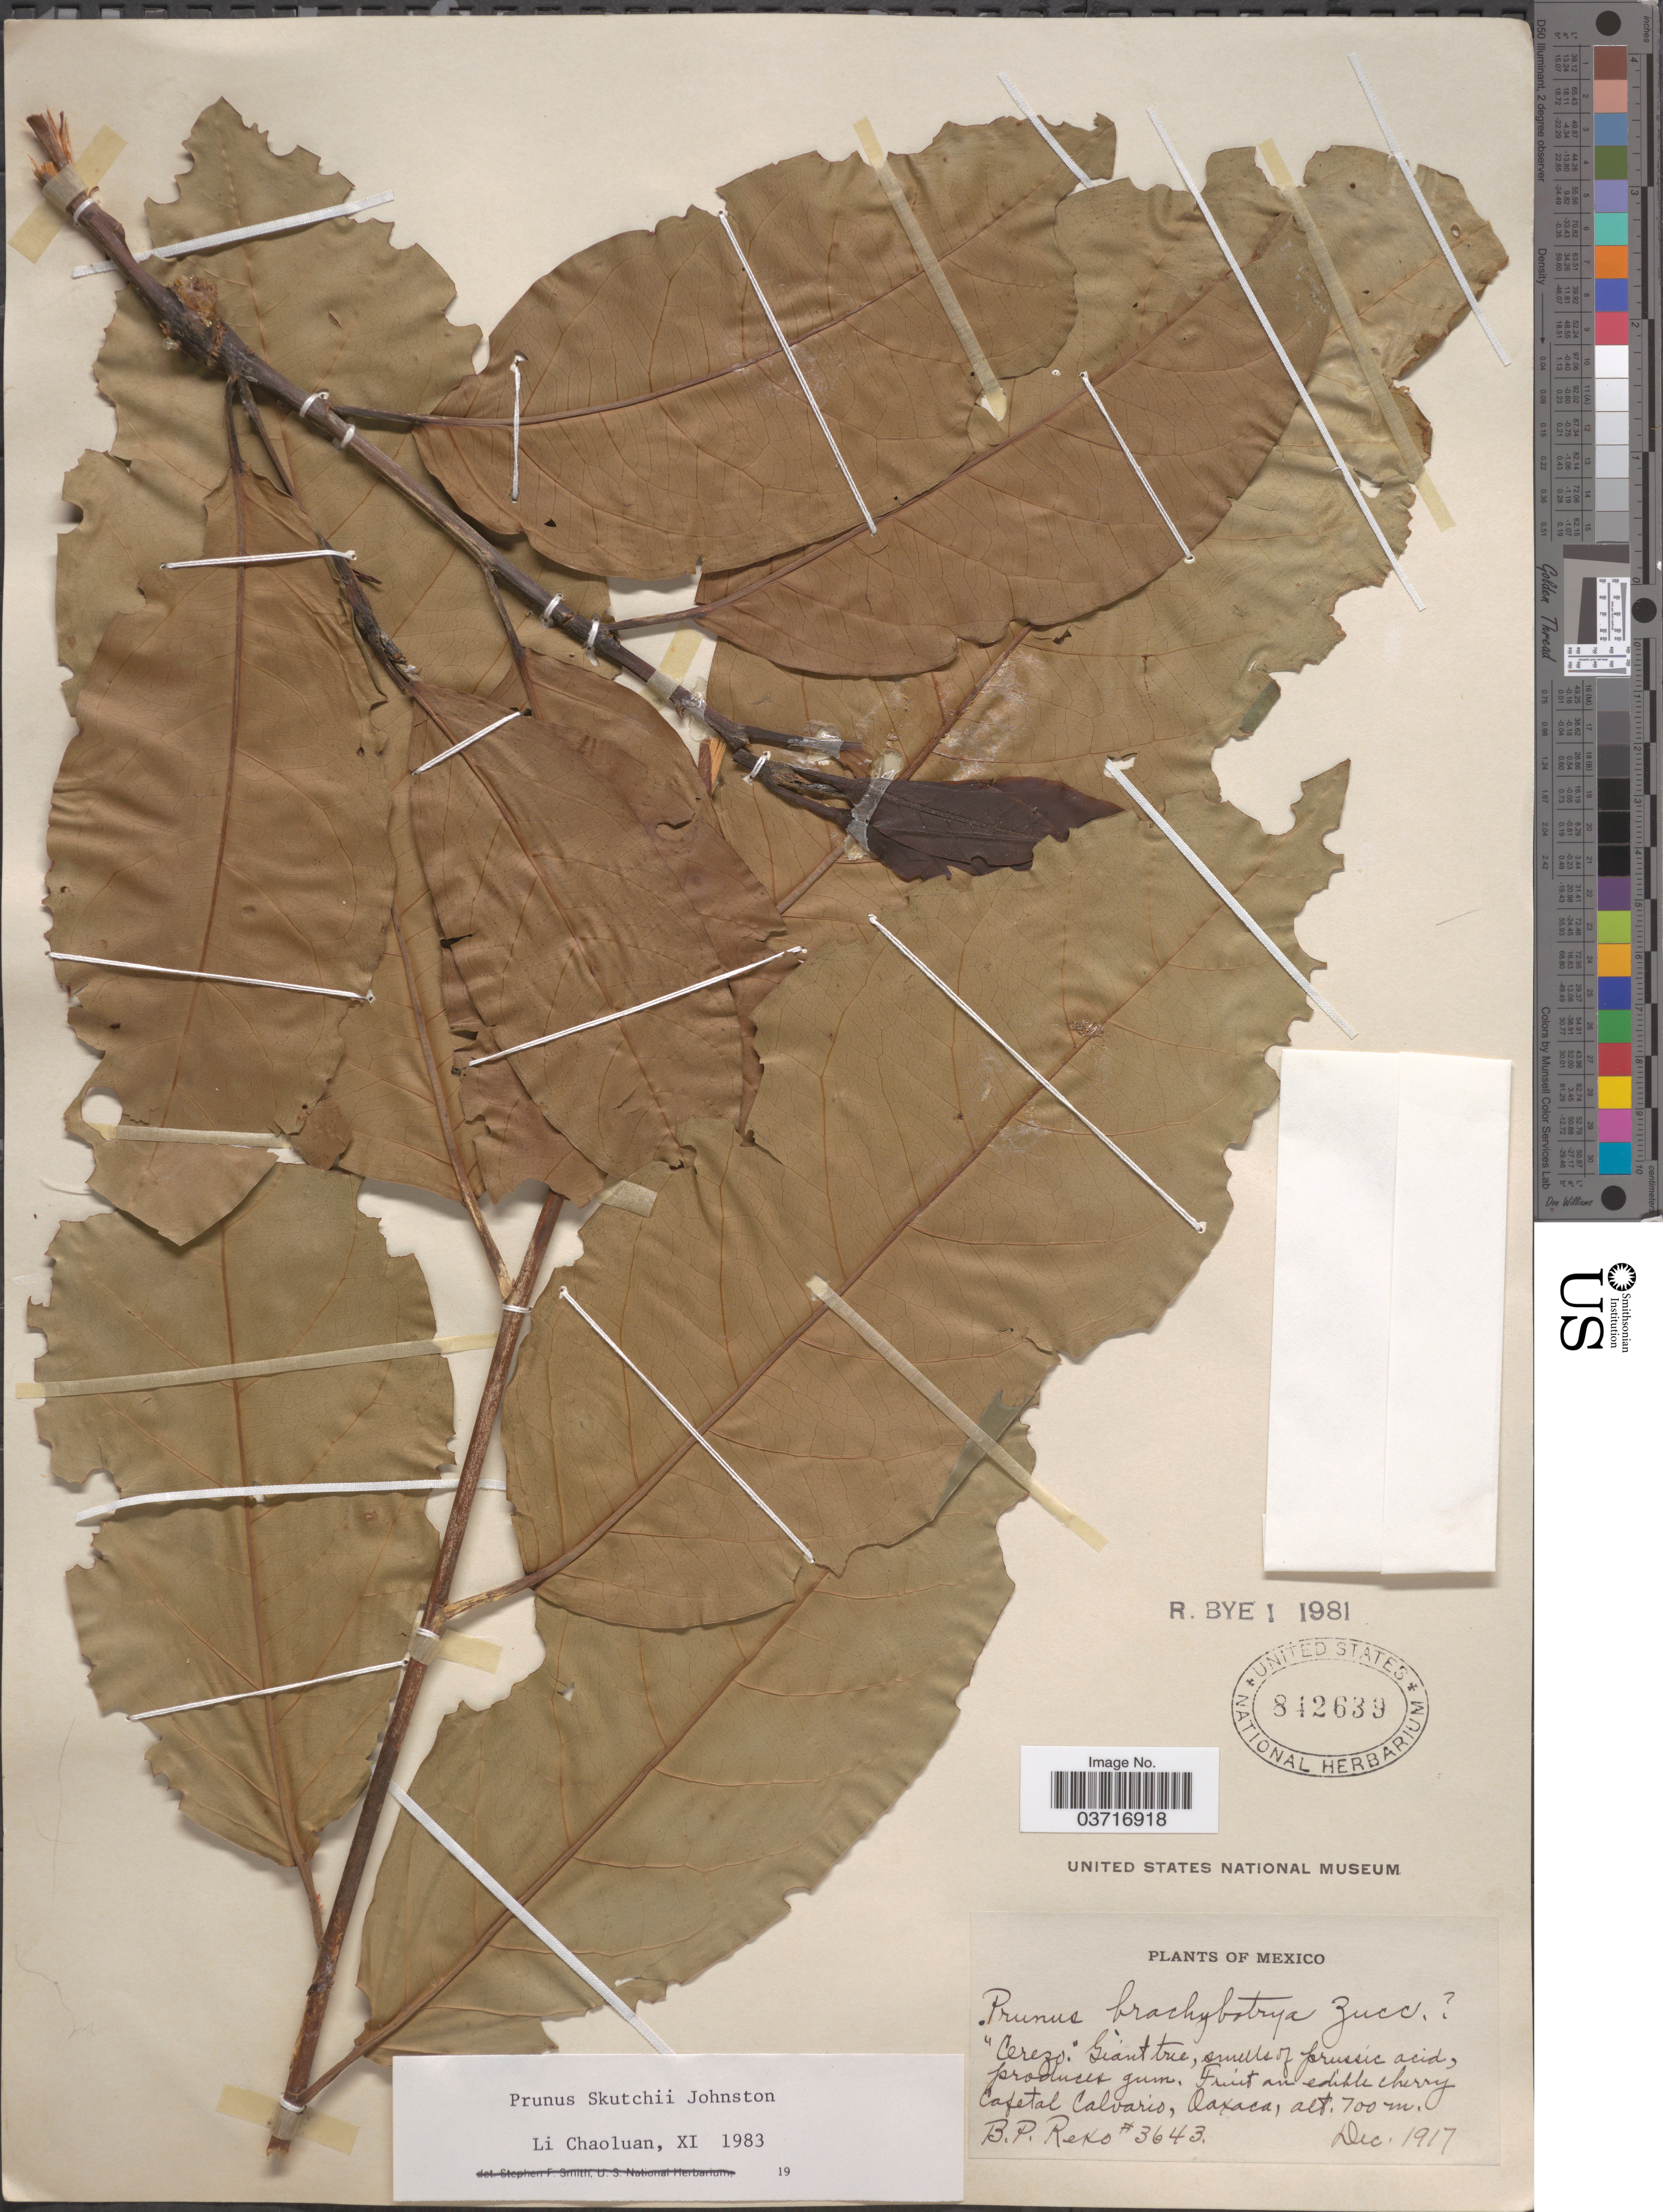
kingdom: Plantae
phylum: Tracheophyta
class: Magnoliopsida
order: Rosales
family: Rosaceae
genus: Prunus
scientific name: Prunus skutchii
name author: I.M. Johnst.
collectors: B. P. Reko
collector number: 3643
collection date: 1917-12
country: Mexico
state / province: Oaxaca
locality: Cafetal Calvario.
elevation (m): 700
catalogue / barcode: US 842639